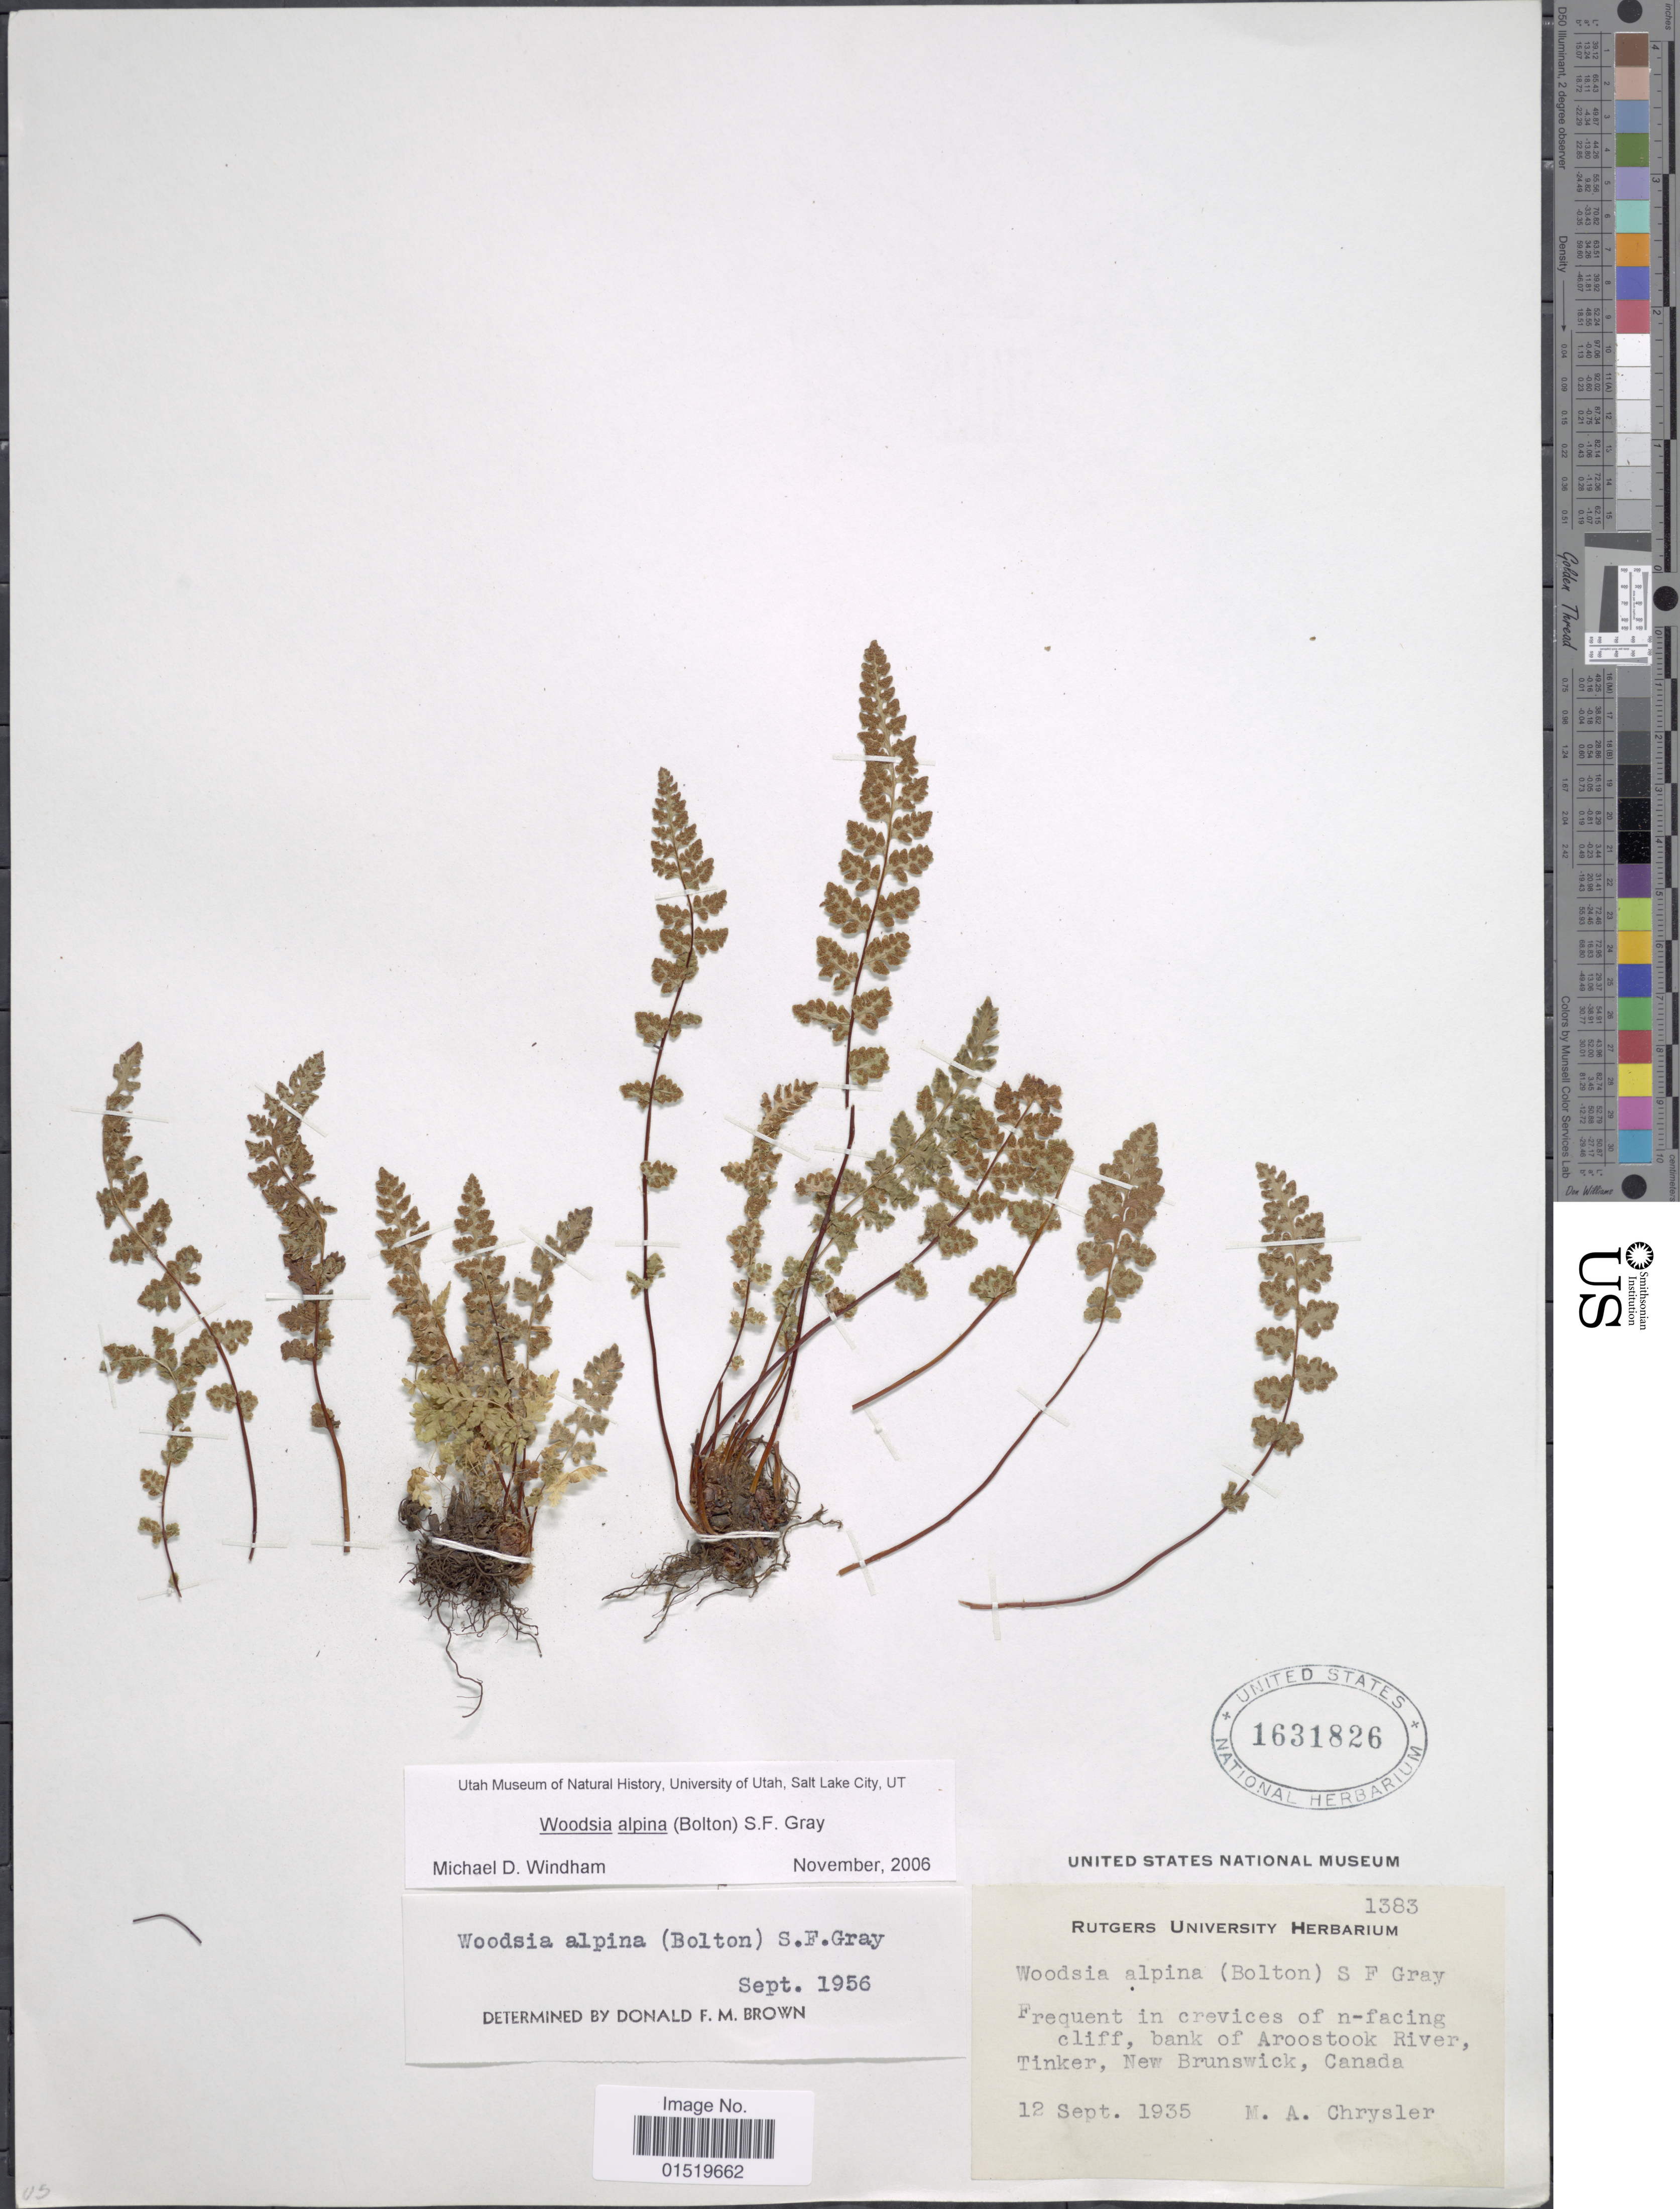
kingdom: Plantae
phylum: Tracheophyta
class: Polypodiopsida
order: Polypodiales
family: Woodsiaceae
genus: Woodsia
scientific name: Woodsia alpina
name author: (Bolton) S.F. Gray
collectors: M. A. Chrysler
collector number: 1383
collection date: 1935-09-12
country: Canada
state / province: New Brunswick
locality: Frequent in crevices of n-facing cliff, bank of Aroostook River, Tinker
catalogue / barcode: US 1631826